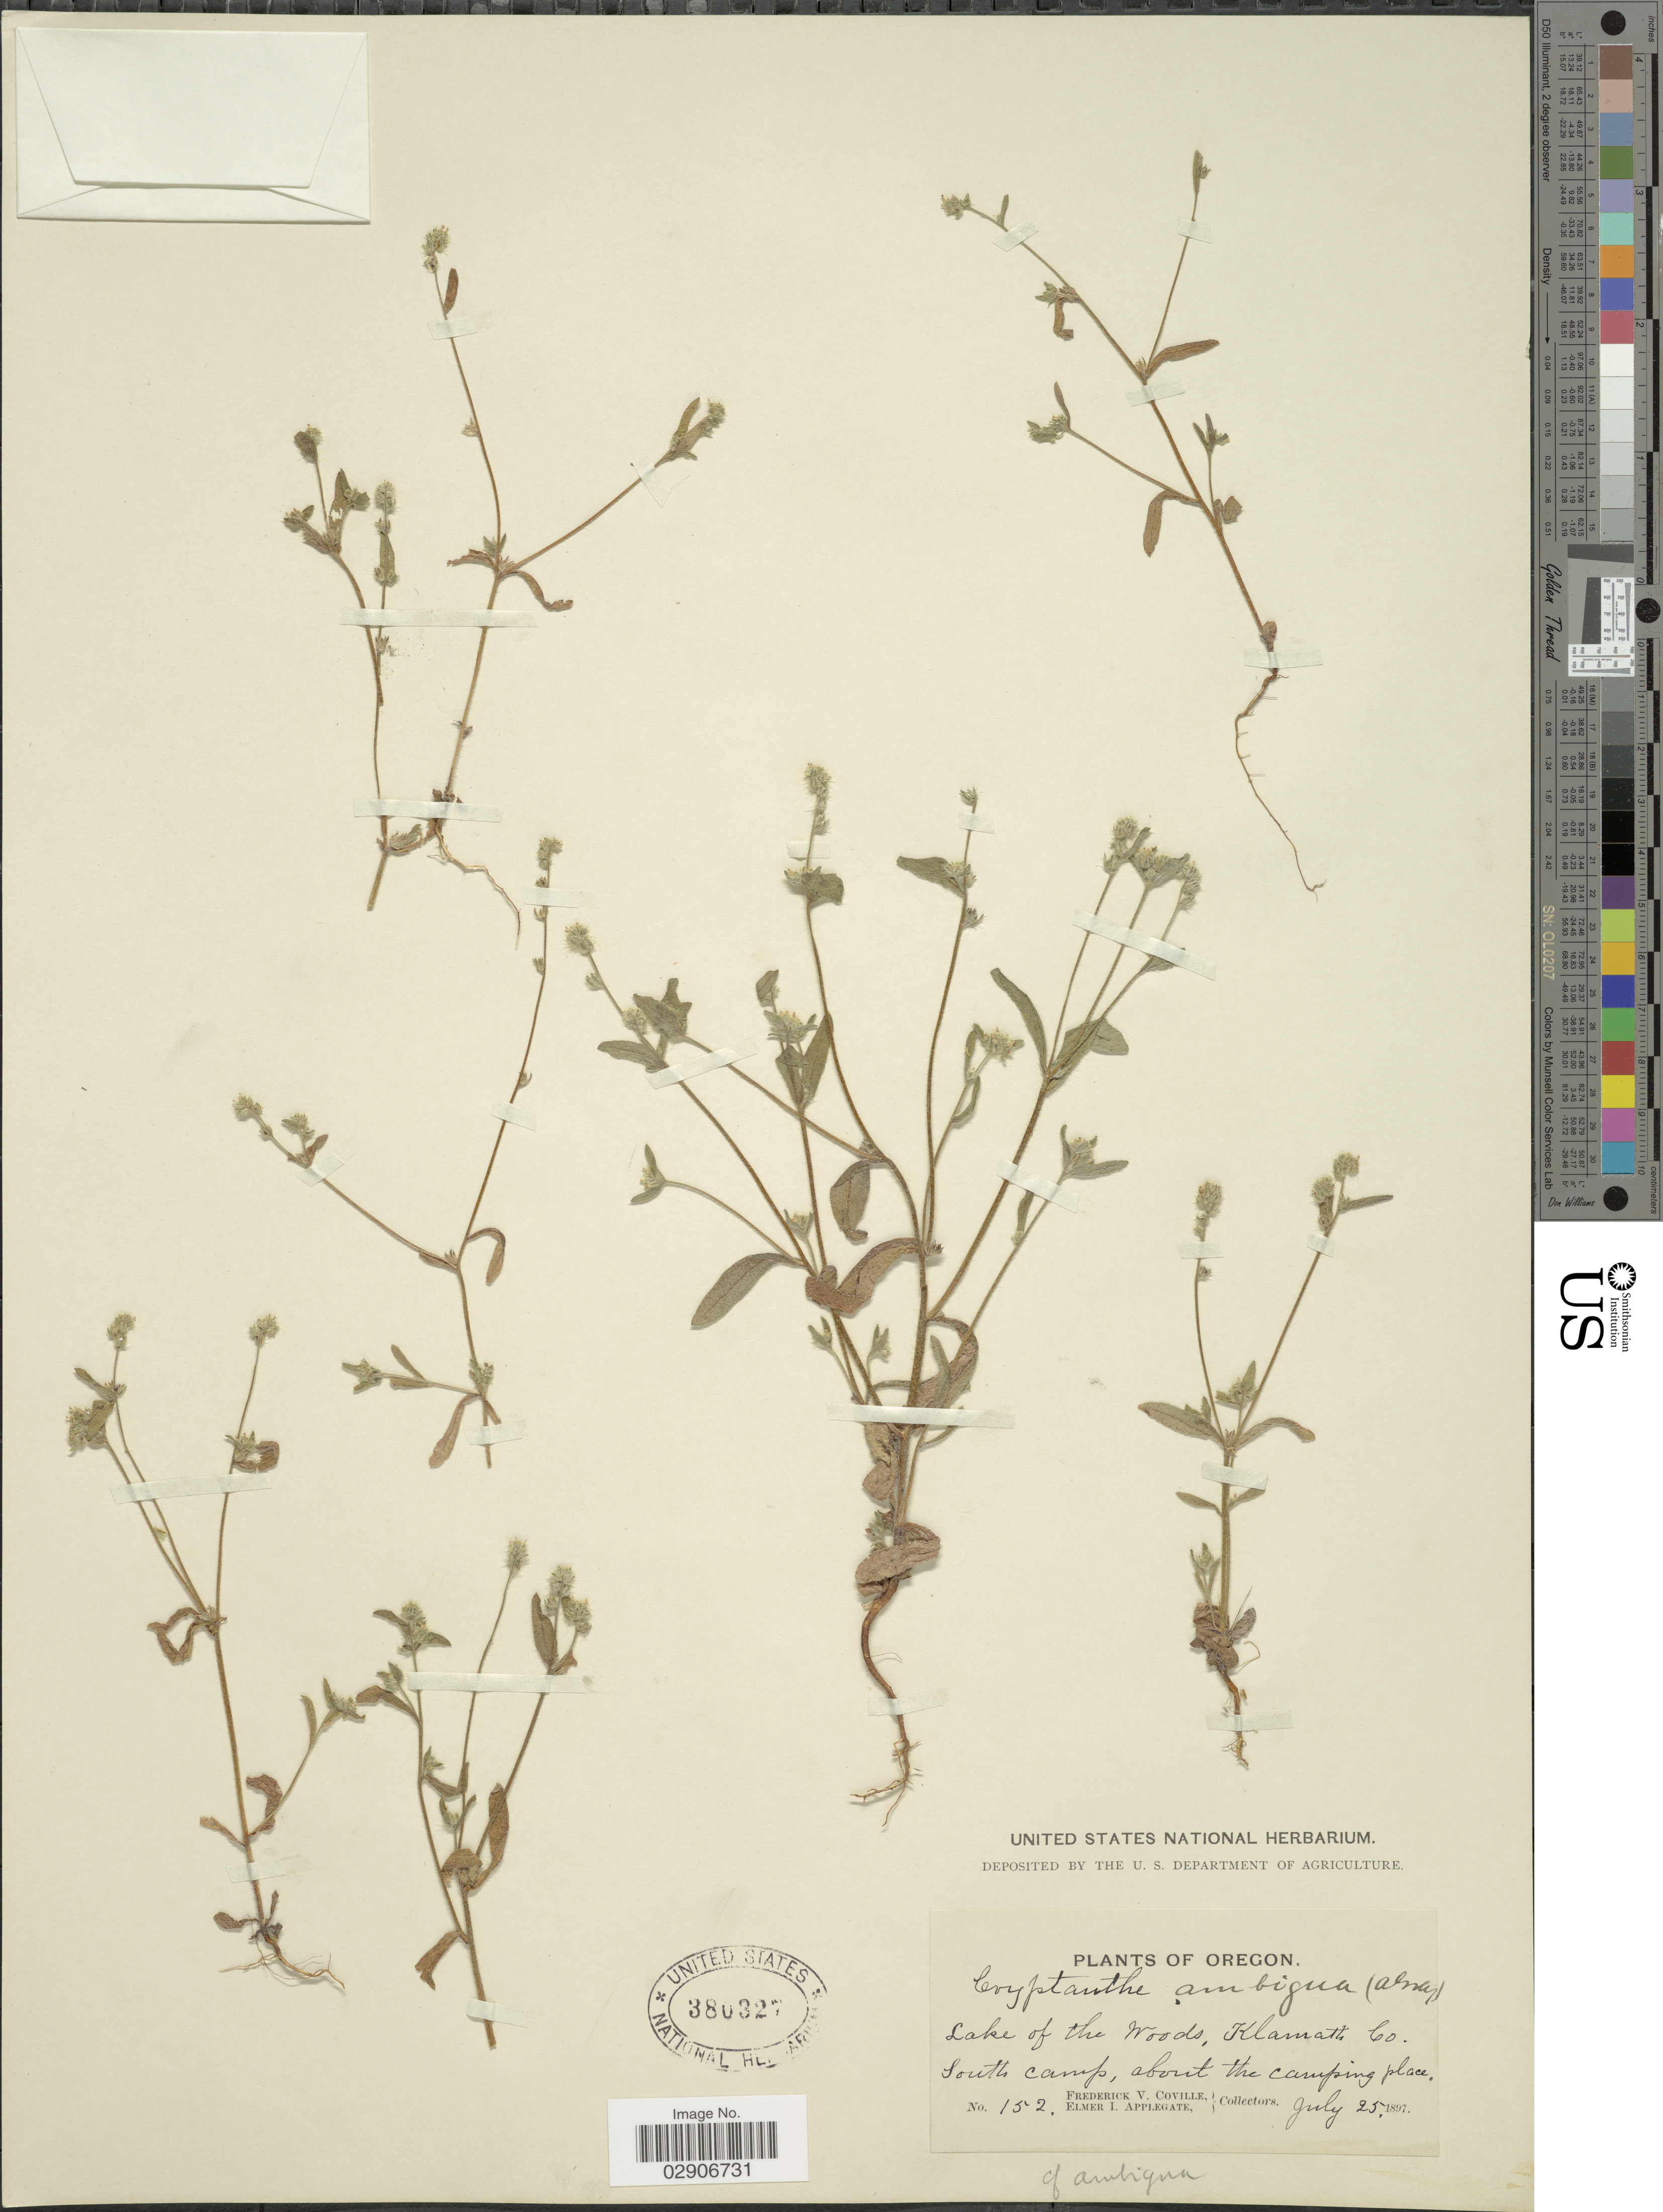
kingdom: Plantae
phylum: Tracheophyta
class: Magnoliopsida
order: Boraginales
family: Boraginaceae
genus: Cryptantha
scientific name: Cryptantha ambigua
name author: (A. Gray) Greene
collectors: F. V. Coville & E. I. Applegate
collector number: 152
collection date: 1897-07-25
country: United States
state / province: Oregon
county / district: Klamath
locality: Lake of the woods, Klamath Co. South camp, about the camping place. Oregon.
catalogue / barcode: US 380327